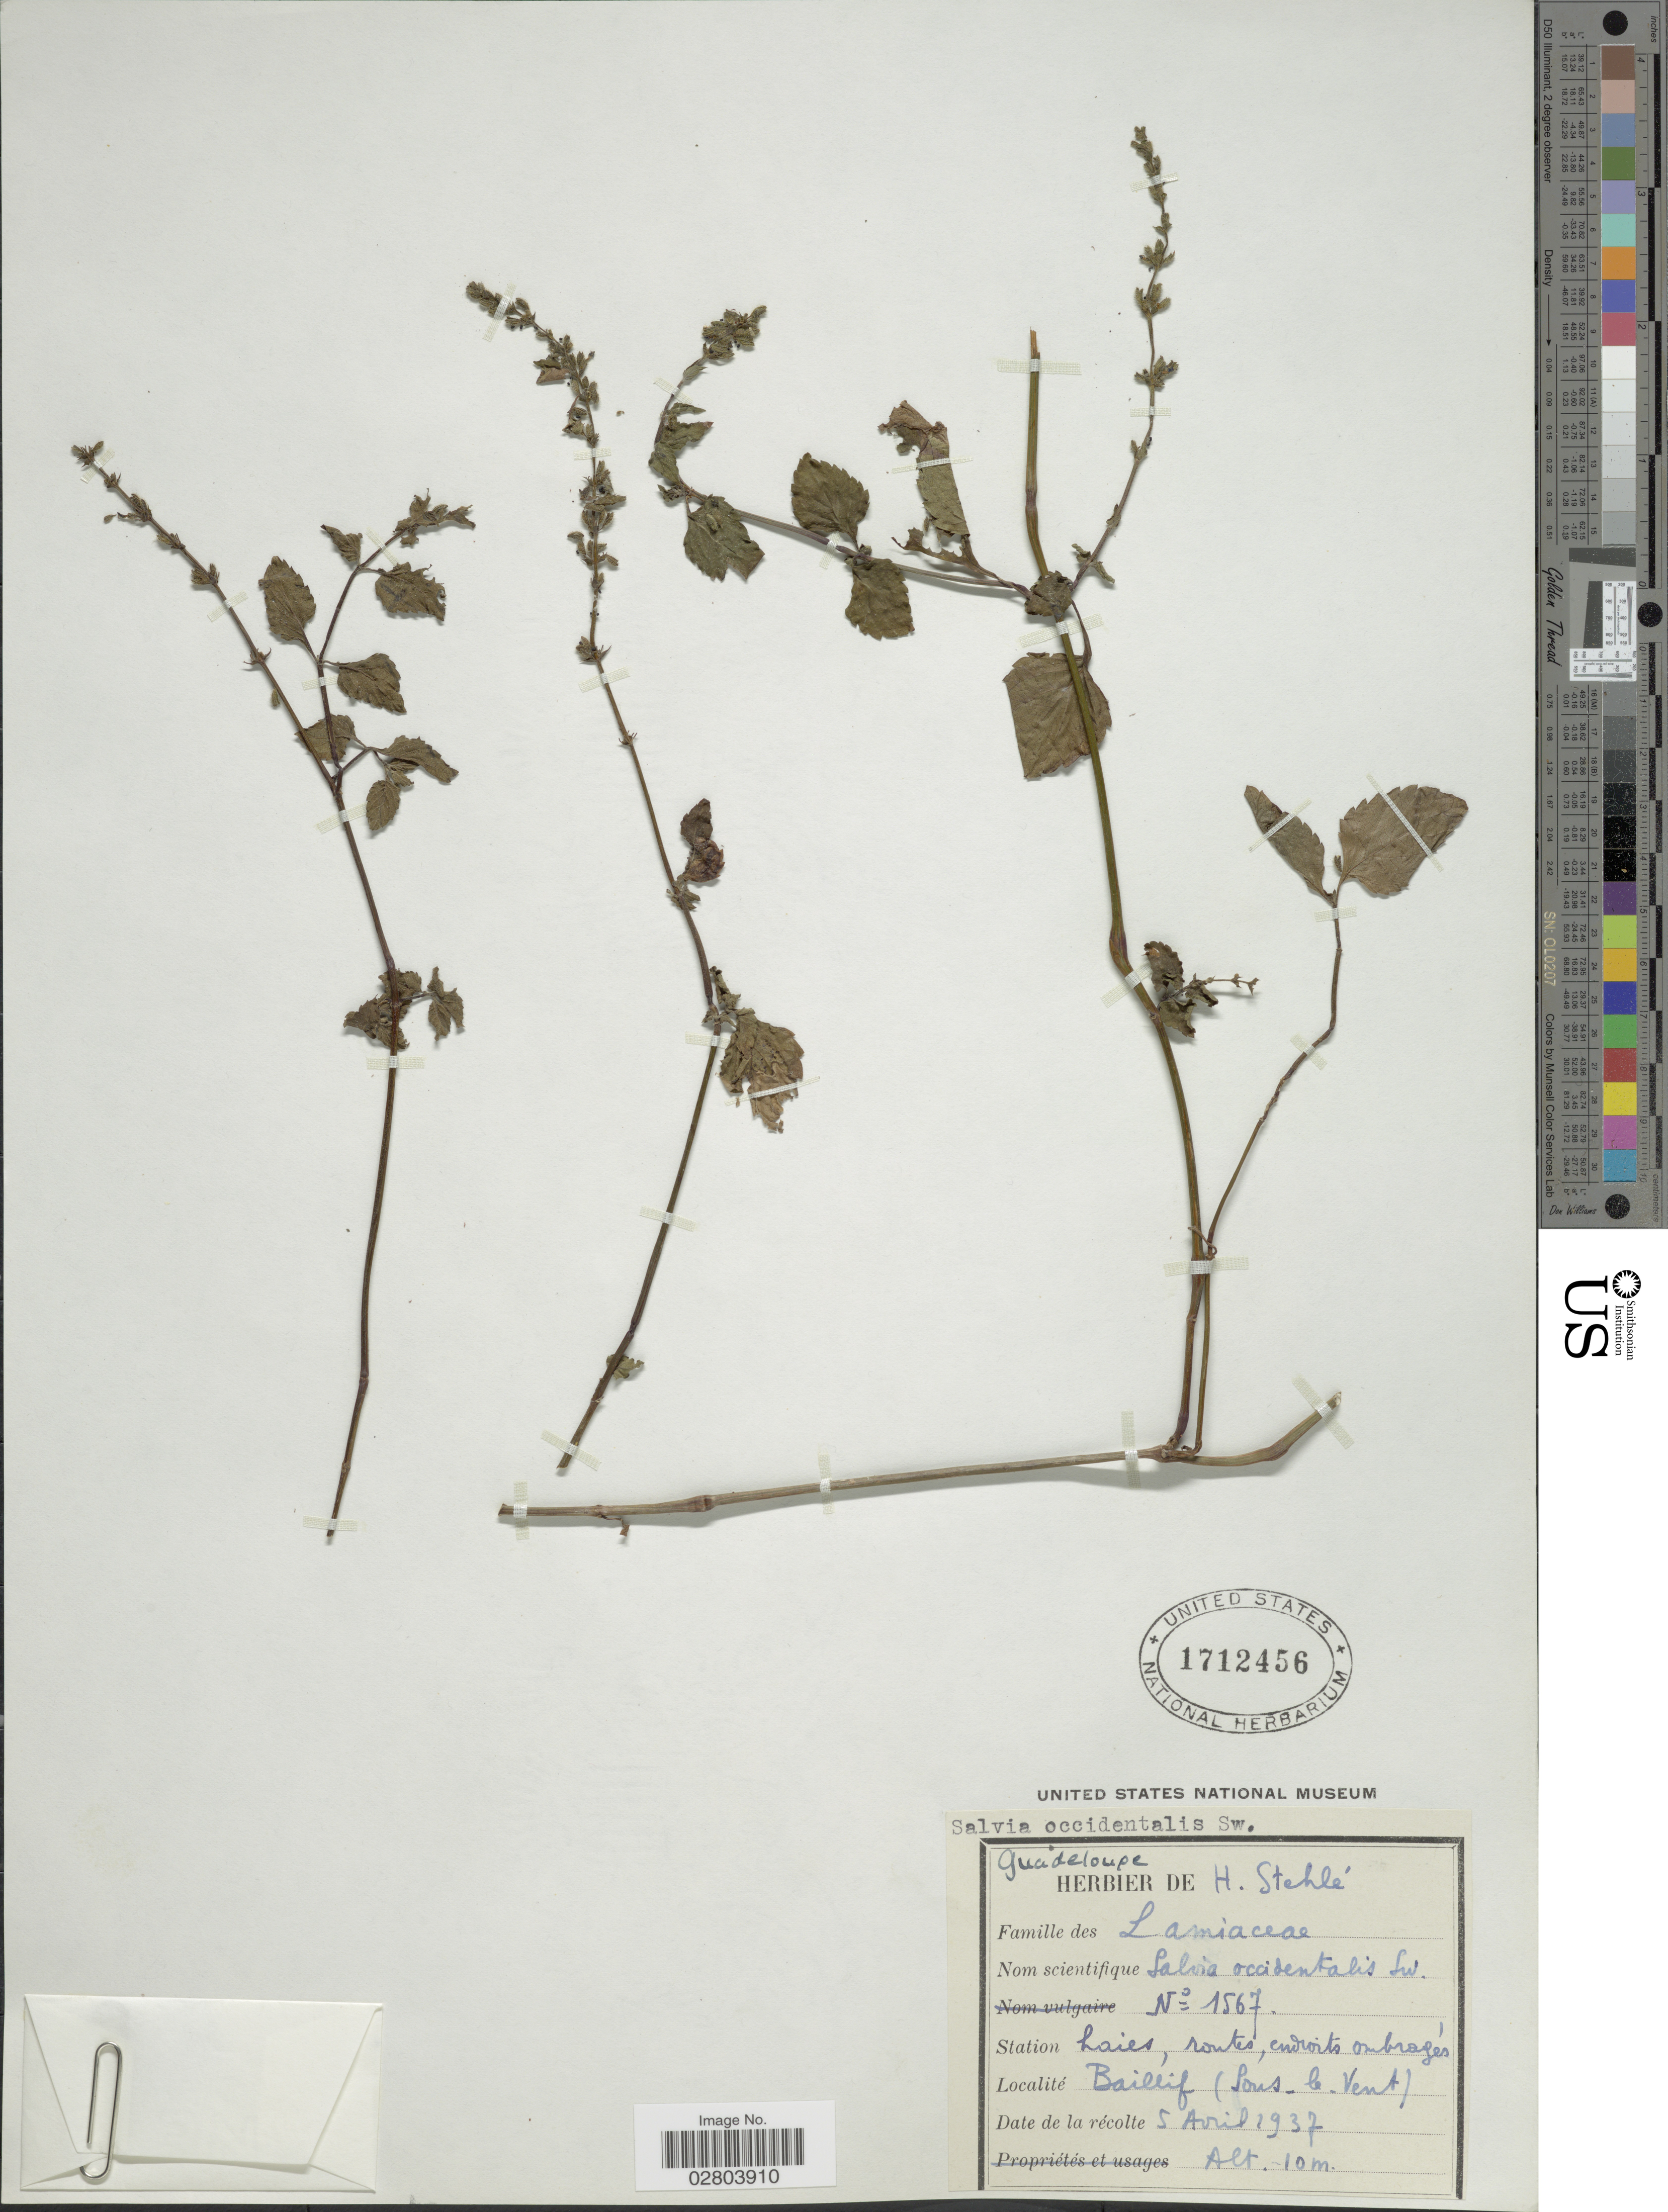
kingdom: Plantae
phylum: Tracheophyta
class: Magnoliopsida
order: Lamiales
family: Lamiaceae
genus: Salvia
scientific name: Salvia occidentalis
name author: Sw.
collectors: H. Stehlé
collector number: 1567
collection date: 1937-04-05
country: Guadeloupe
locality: Baillif (Sous.b.Vent).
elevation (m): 10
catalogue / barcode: US 1712456